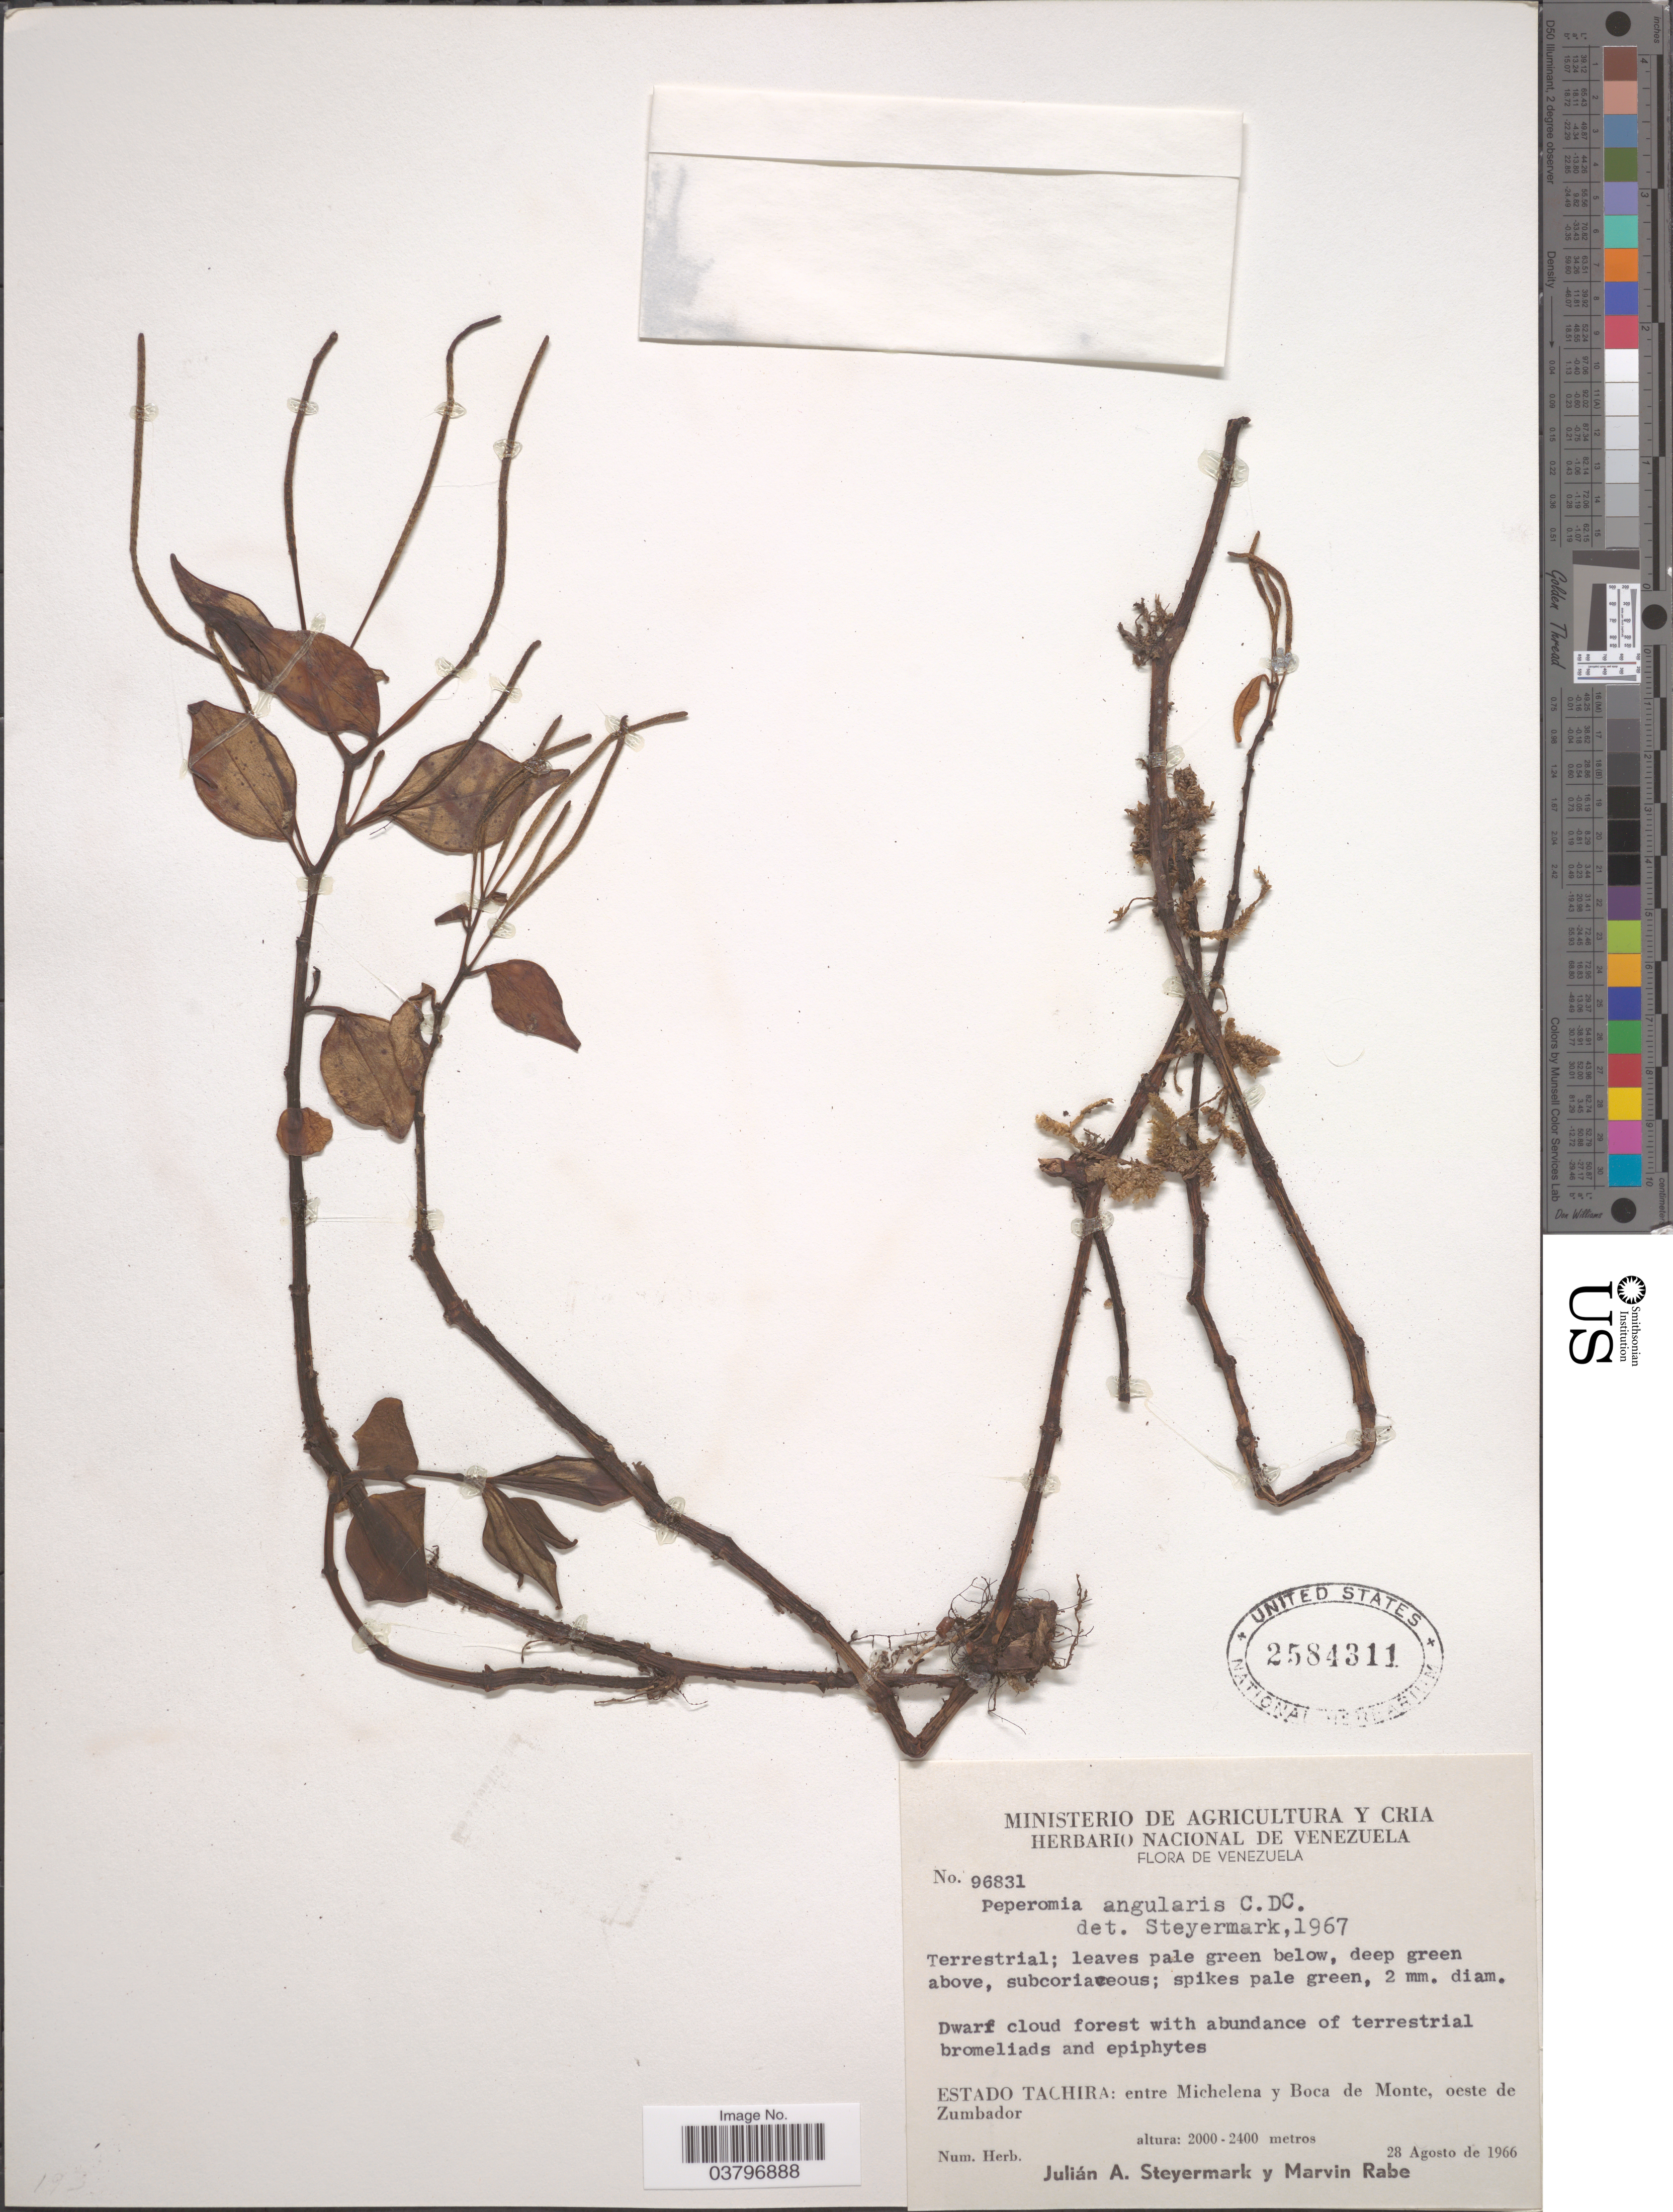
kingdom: Plantae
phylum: Tracheophyta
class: Magnoliopsida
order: Piperales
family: Piperaceae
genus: Peperomia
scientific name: Peperomia angularis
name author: C. DC.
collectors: J. Steyermark & M. Rabe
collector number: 96831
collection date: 1966-08-28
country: Venezuela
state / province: Tachira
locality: Entre Michelena y Boca de Monte, oeste de Zumbador.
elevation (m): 2000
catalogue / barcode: US 2584311